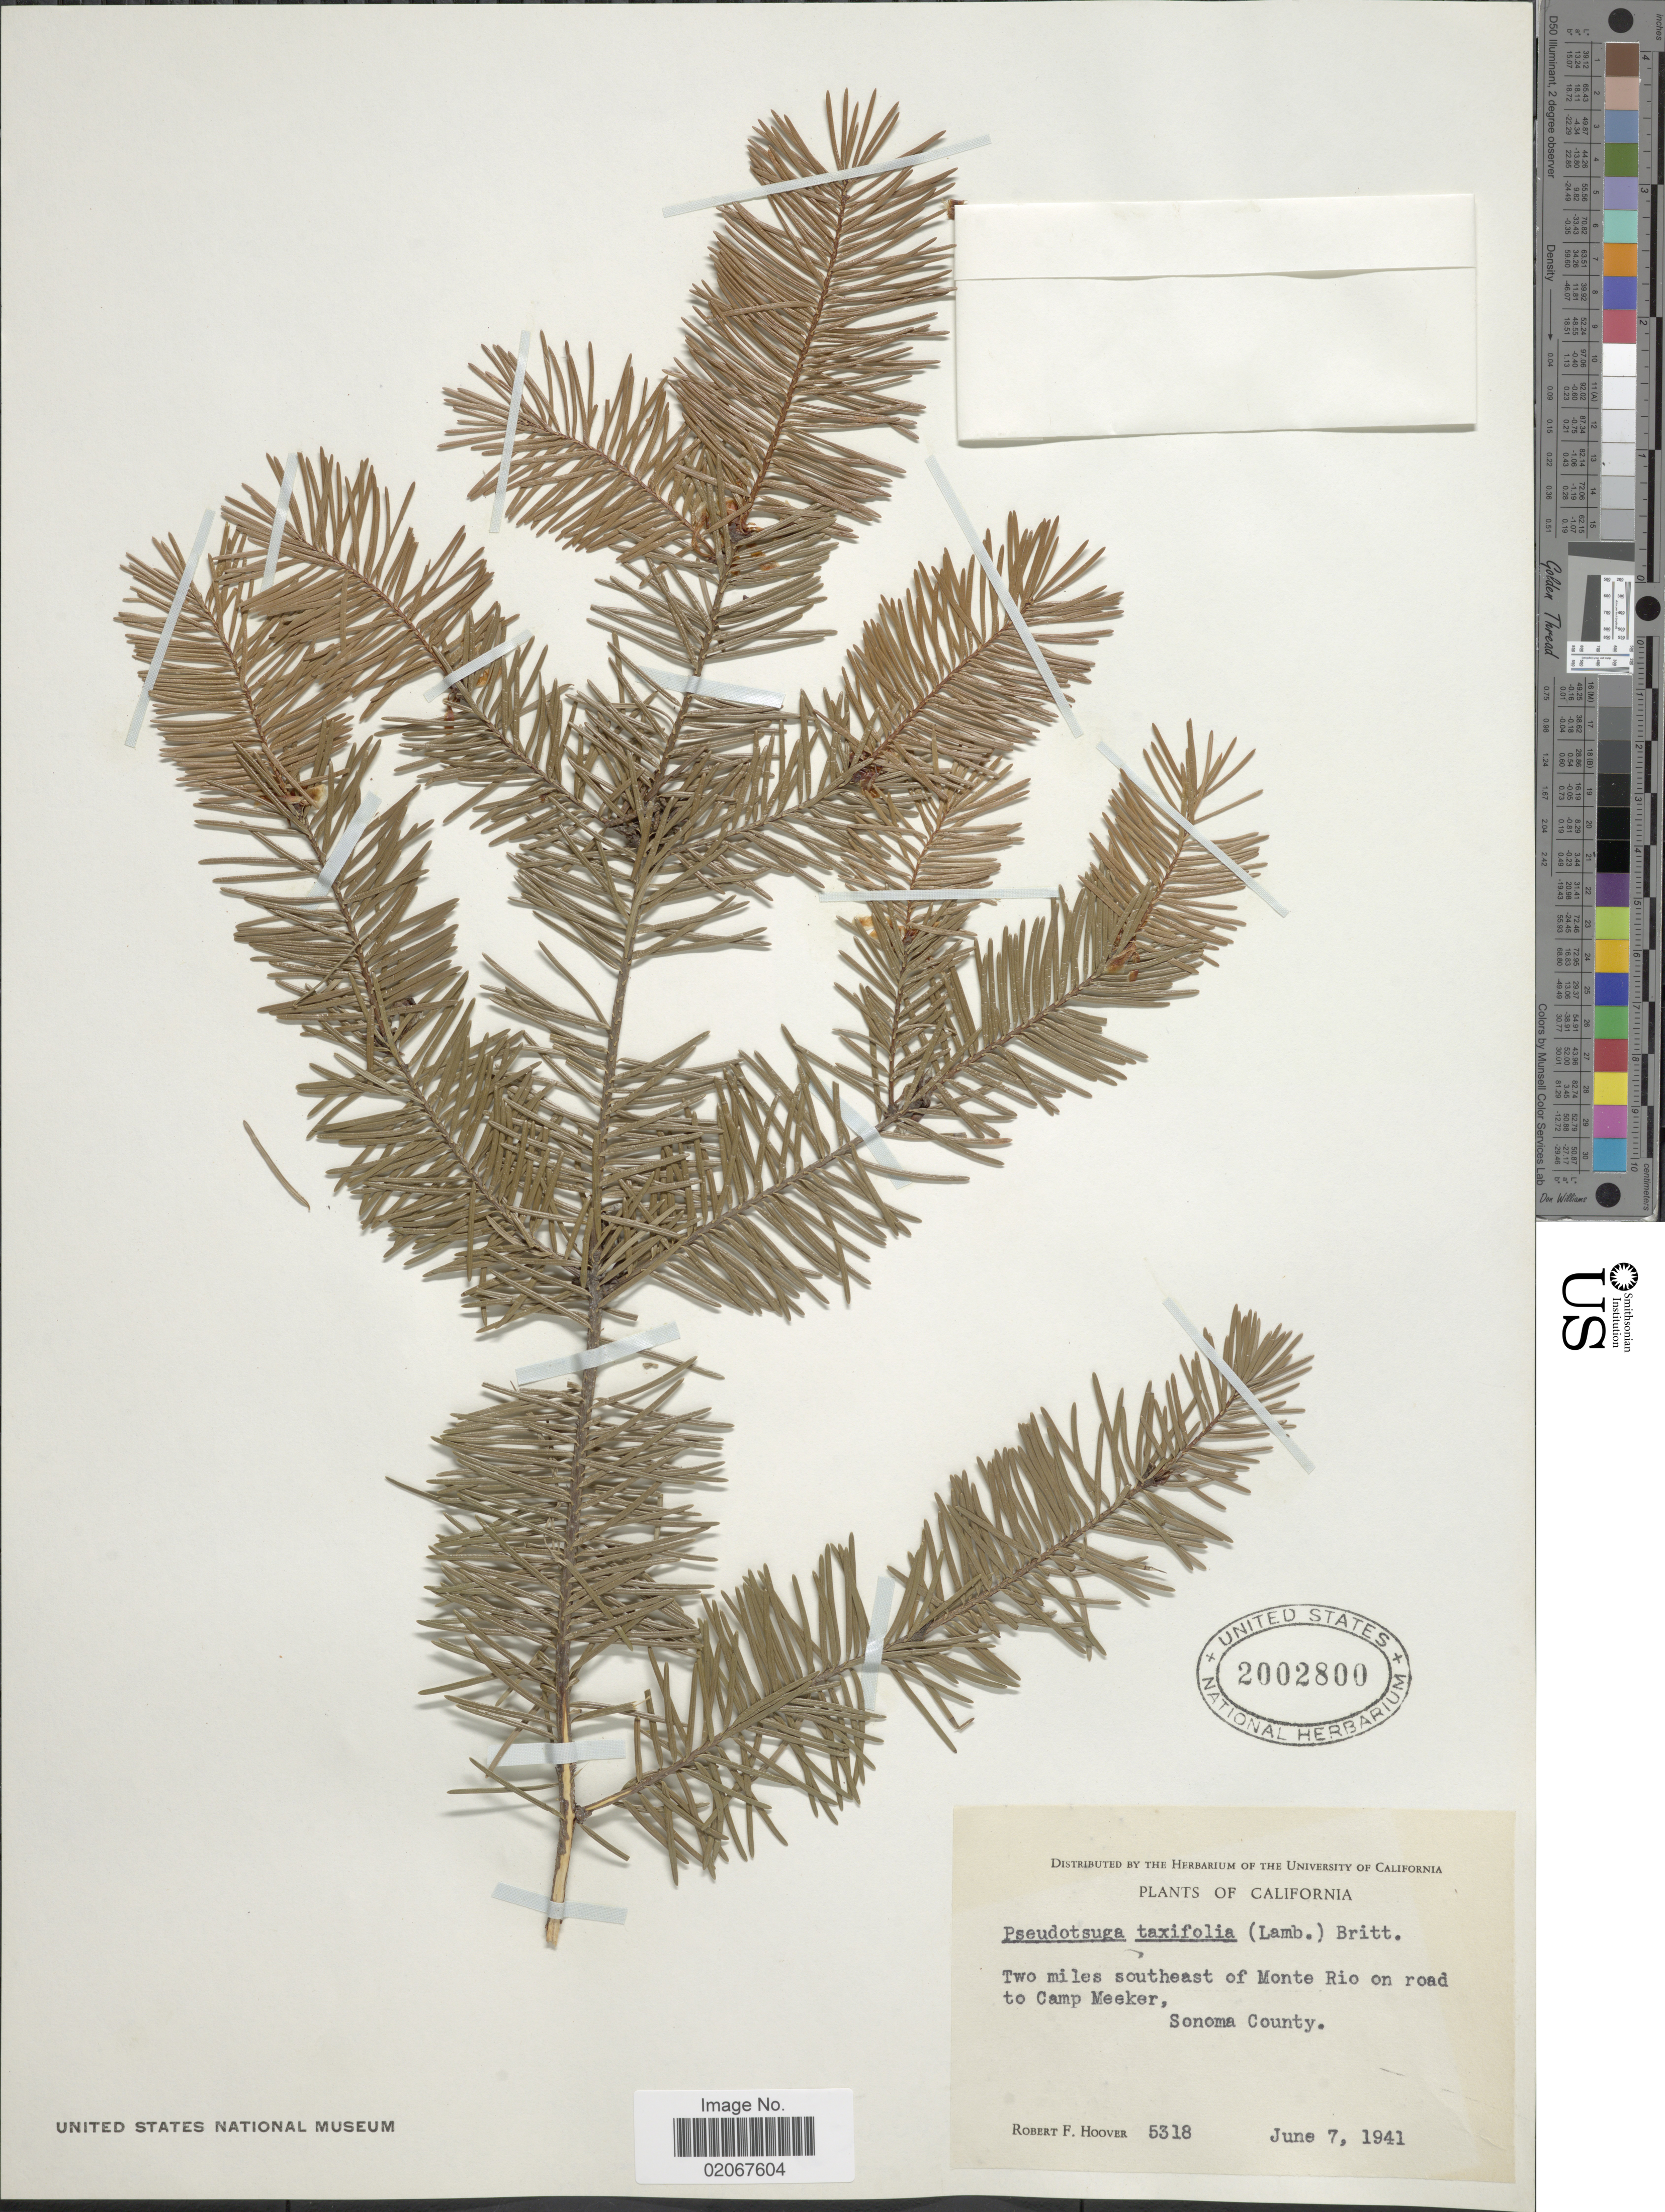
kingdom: Plantae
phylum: Tracheophyta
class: Pinopsida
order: Pinales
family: Pinaceae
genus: Pseudotsuga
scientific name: Pseudotsuga menziesii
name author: (Mirb.) Franco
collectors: R. F. Hoover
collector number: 5318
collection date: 1941-06-07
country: United States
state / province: California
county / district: Sonoma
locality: California. Two miles southeast of Monte Rio on road to camp meeker, Sonoma County.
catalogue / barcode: US 2002800